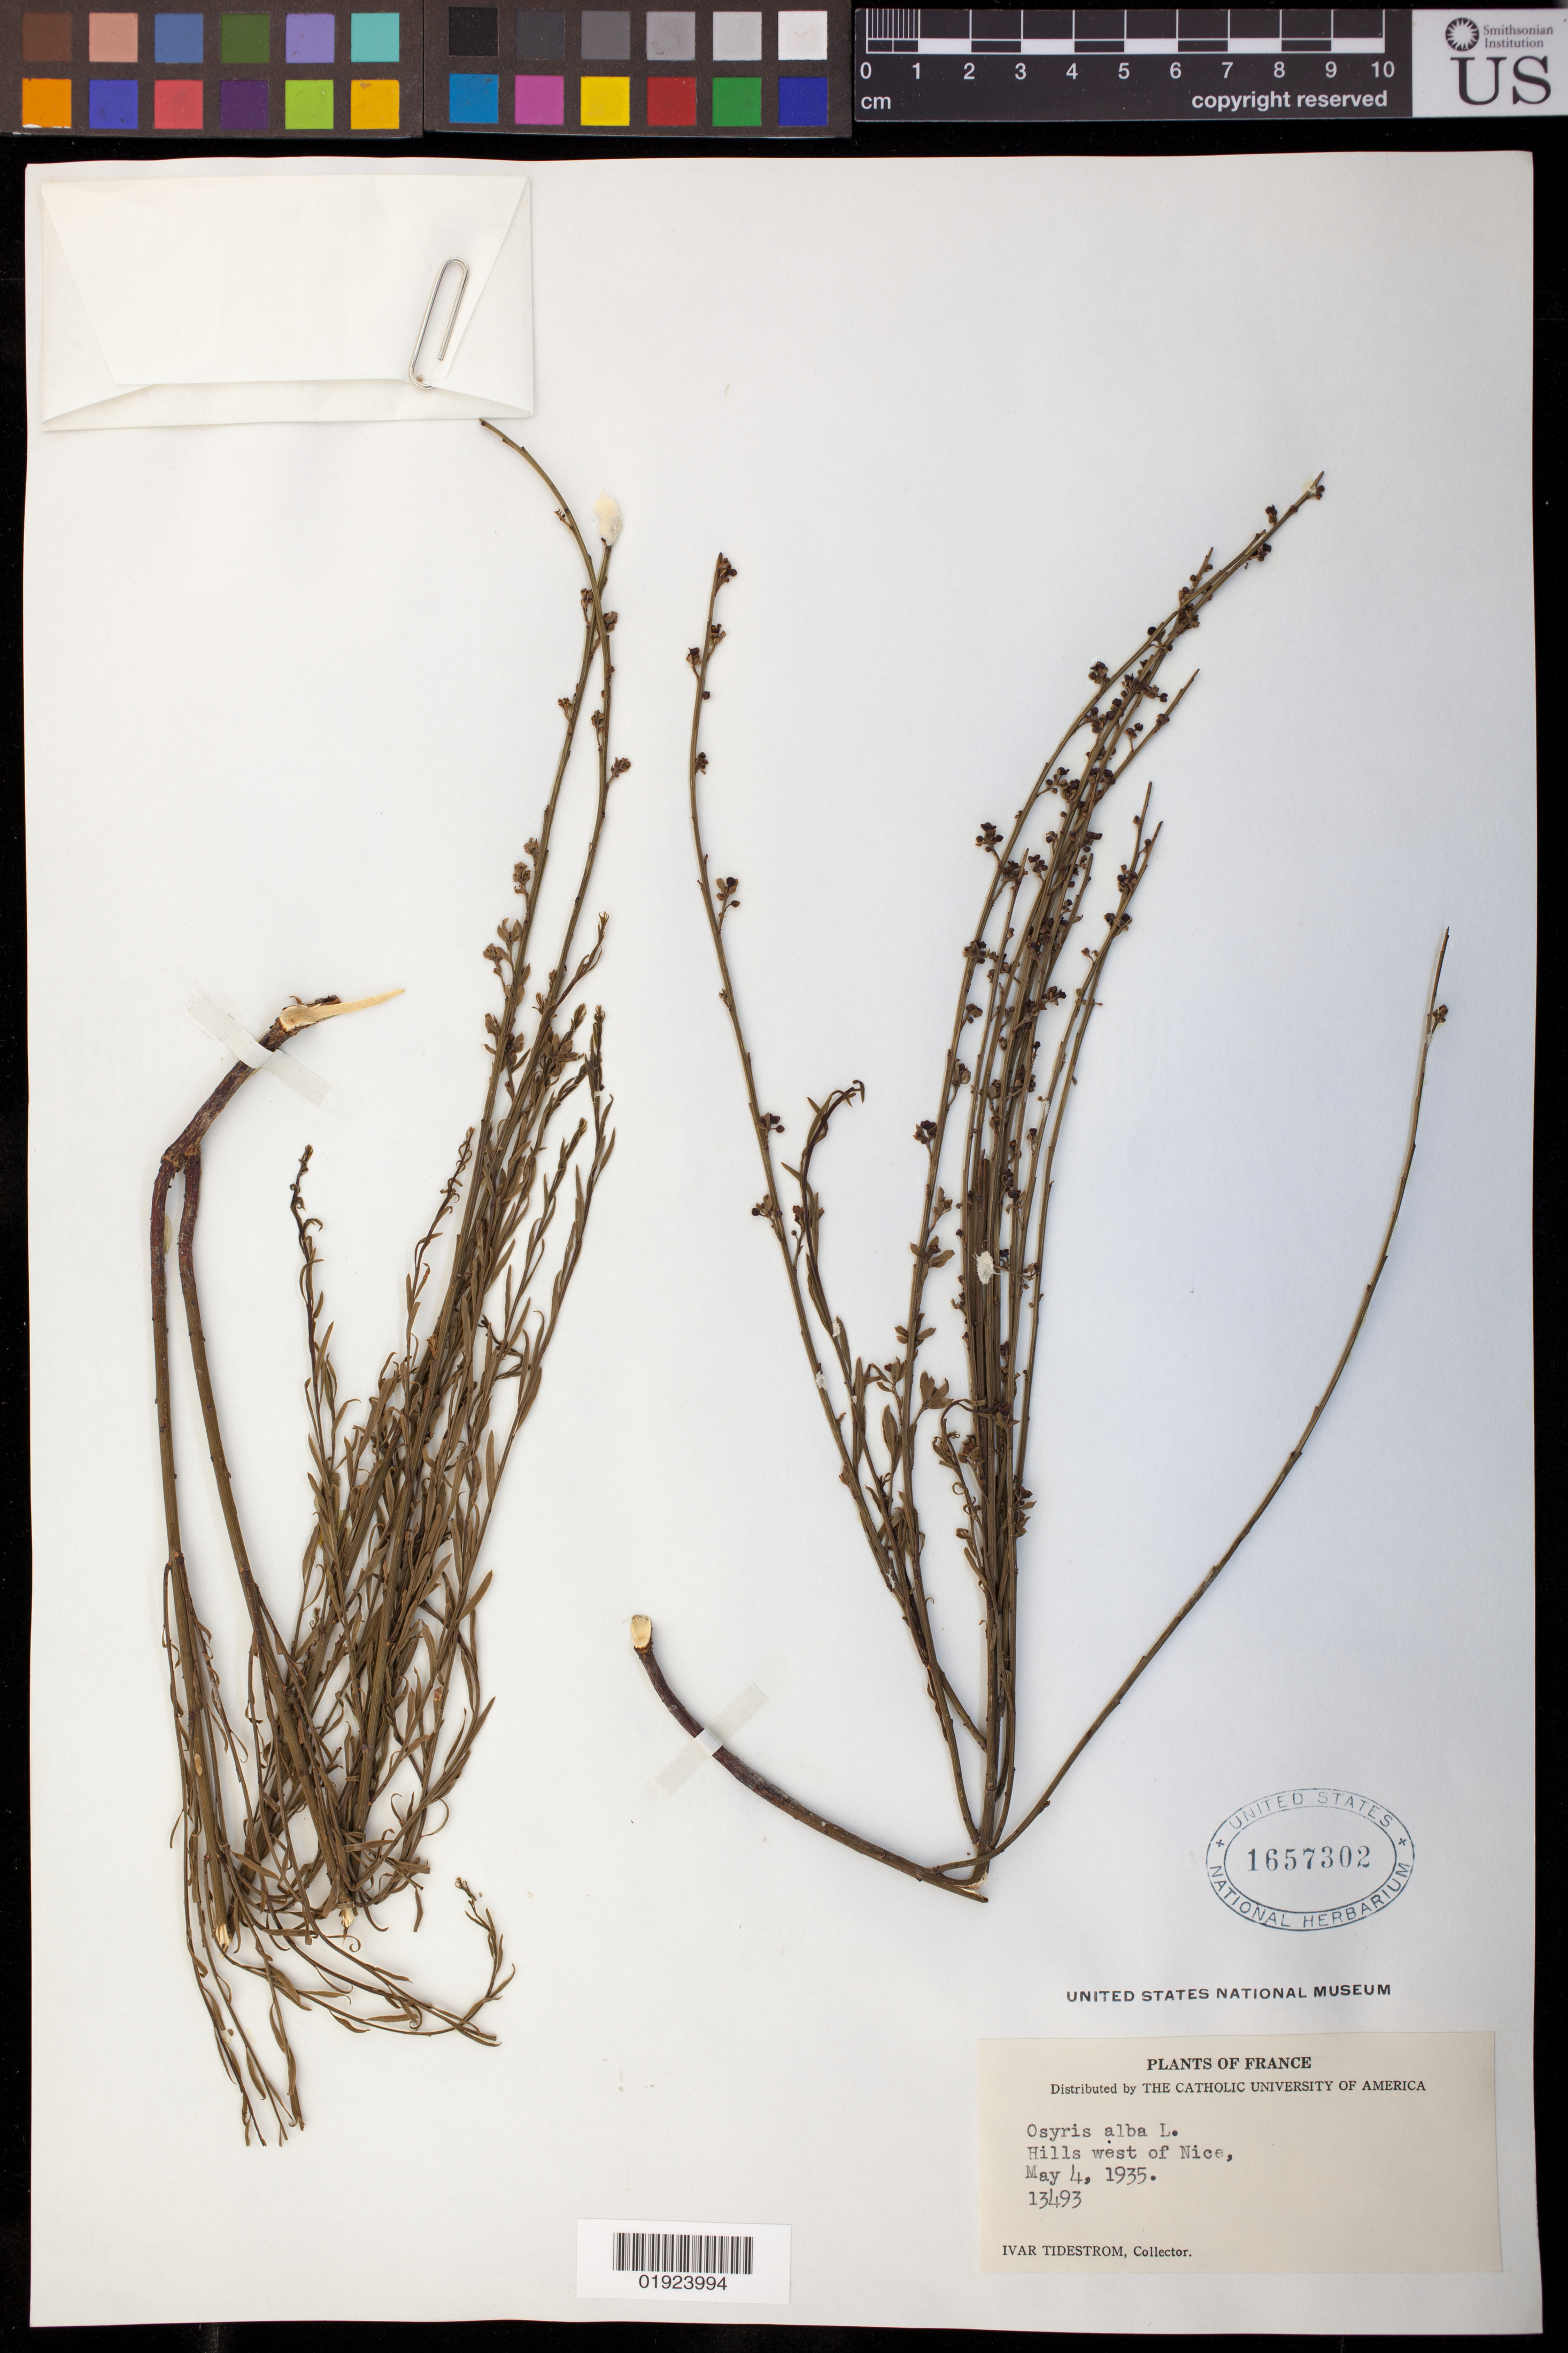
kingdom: Plantae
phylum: Tracheophyta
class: Magnoliopsida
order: Santalales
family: Santalaceae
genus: Osyris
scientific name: Osyris alba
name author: L.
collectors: I. F. Tidestrom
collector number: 13493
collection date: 1935-05-04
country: France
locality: Hills west of Nice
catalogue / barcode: US 1657302